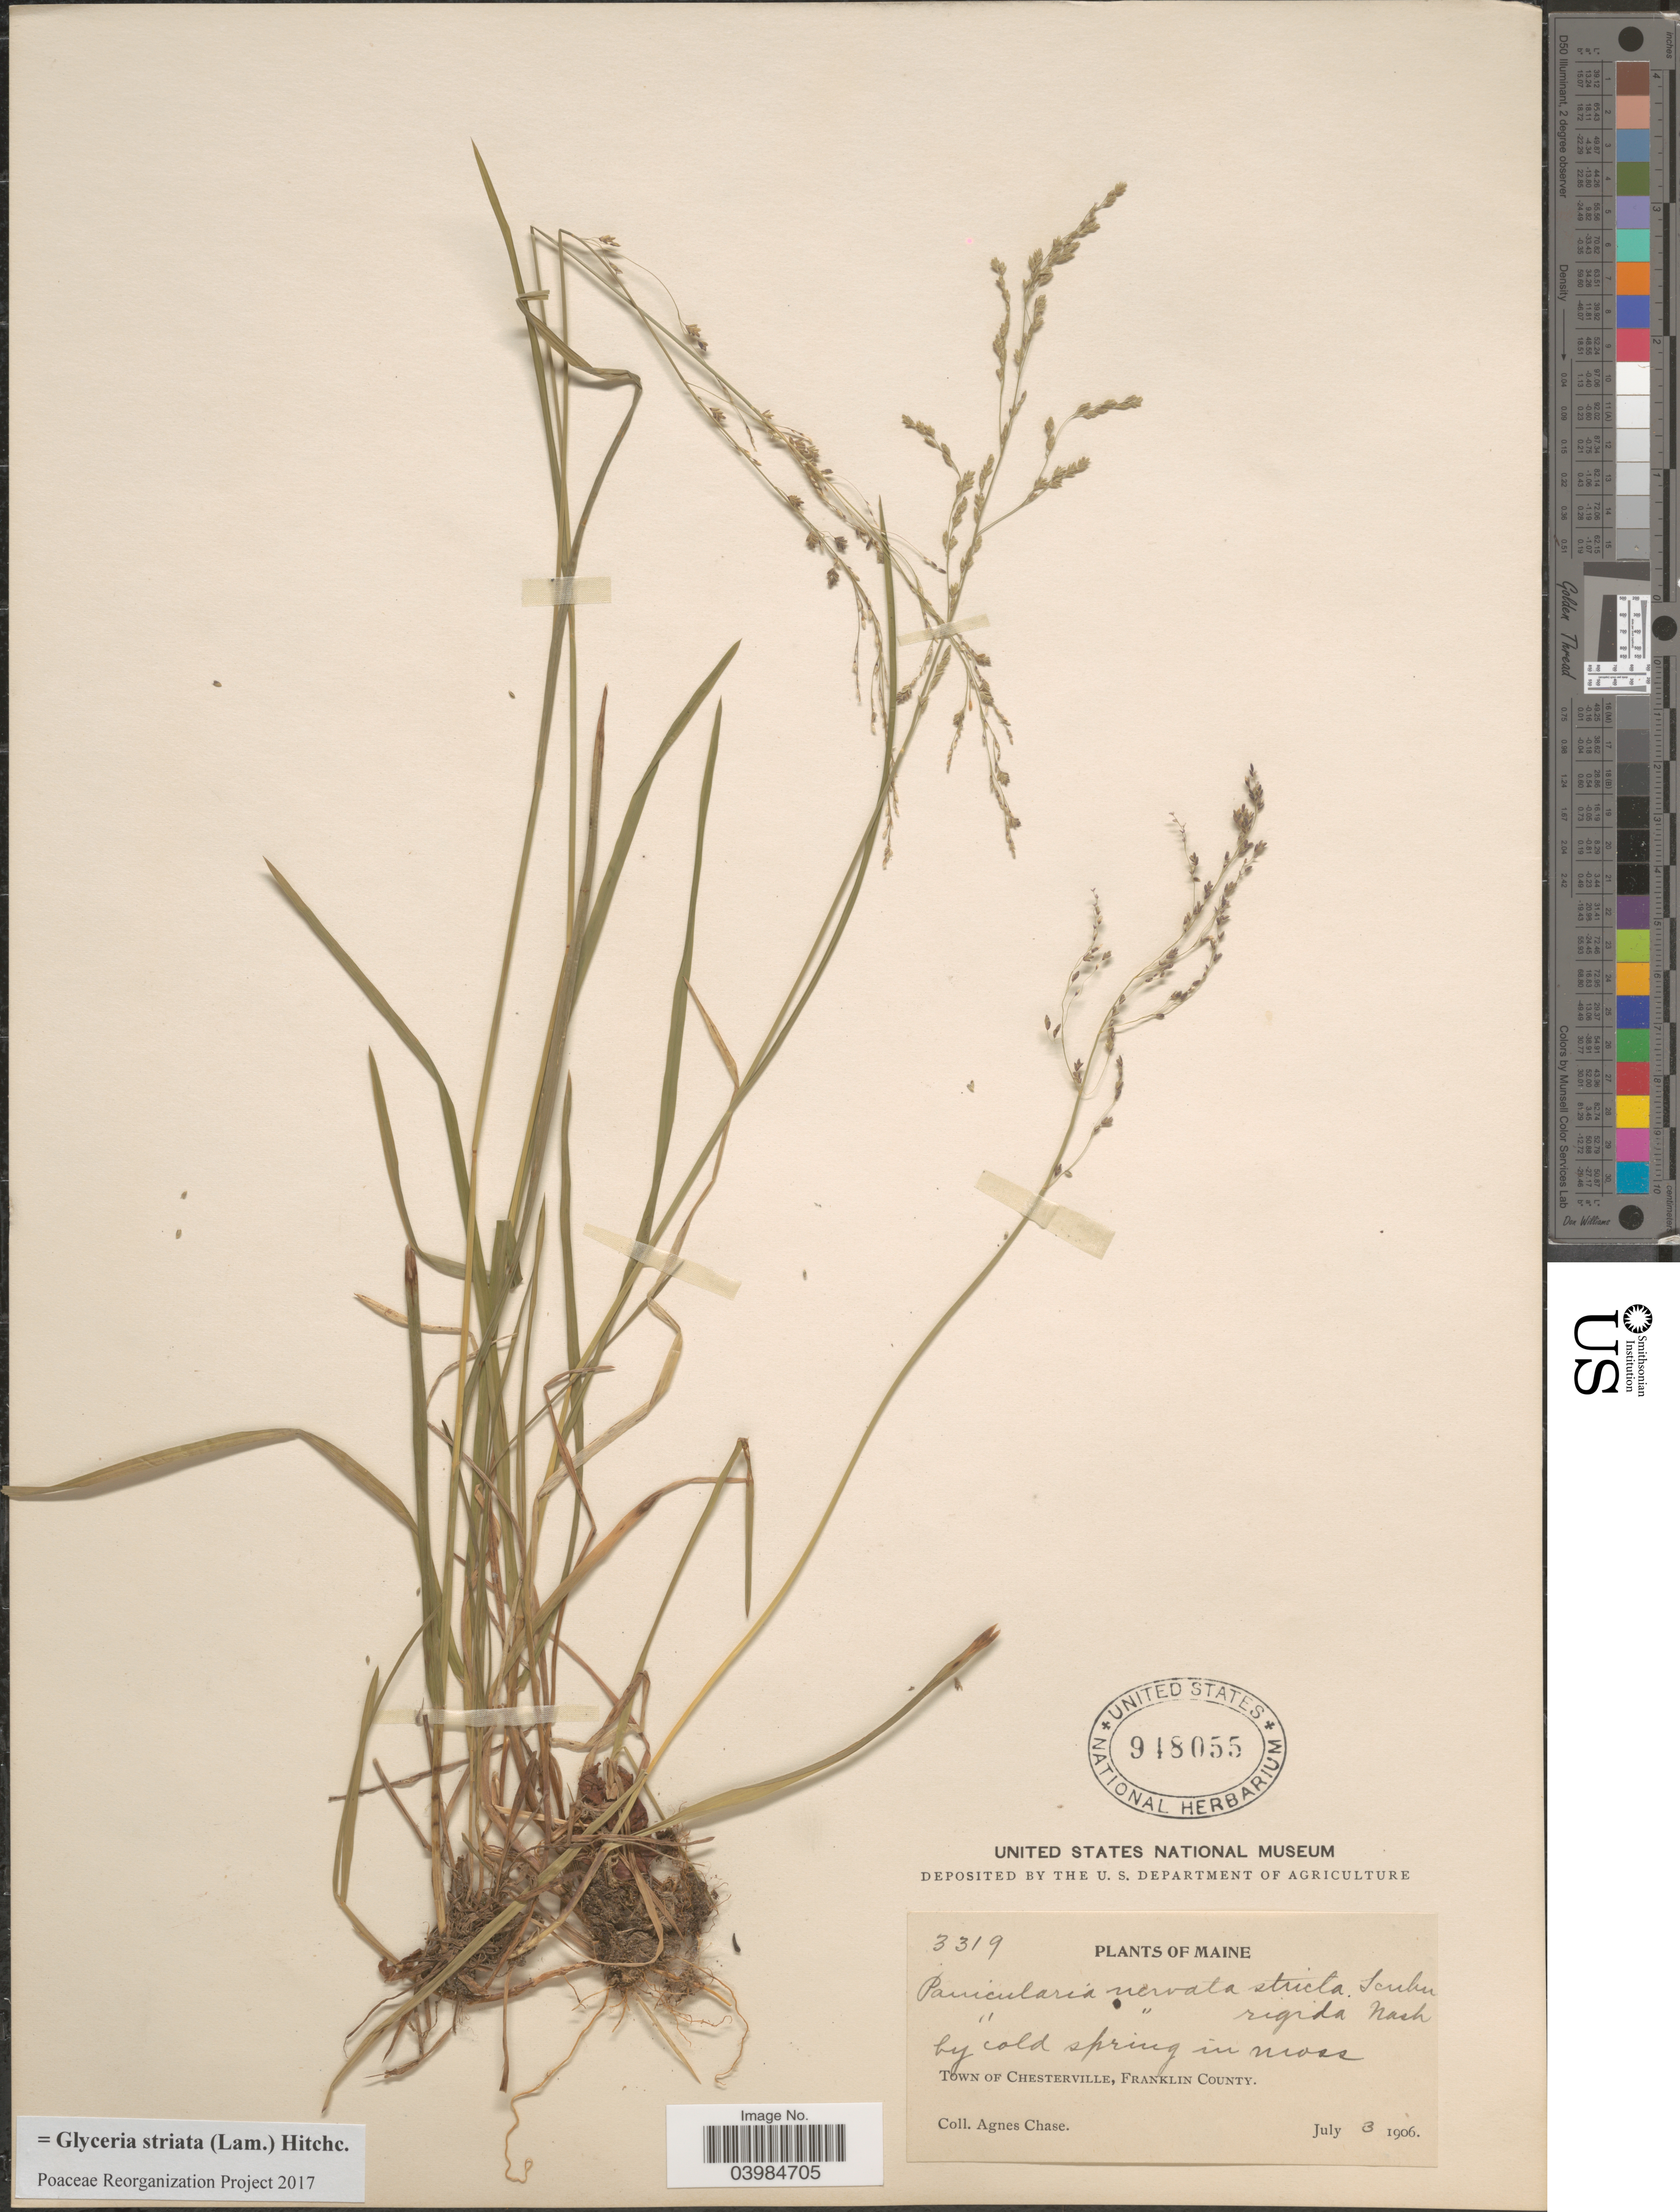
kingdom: Plantae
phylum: Tracheophyta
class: Liliopsida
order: Poales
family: Poaceae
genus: Glyceria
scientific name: Glyceria striata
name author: (Lam.) Hitchc.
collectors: A. Chase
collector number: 3319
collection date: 1906-07-03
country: United States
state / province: Maine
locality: Town of Chesterville, Franklin County.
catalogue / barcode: US 948055